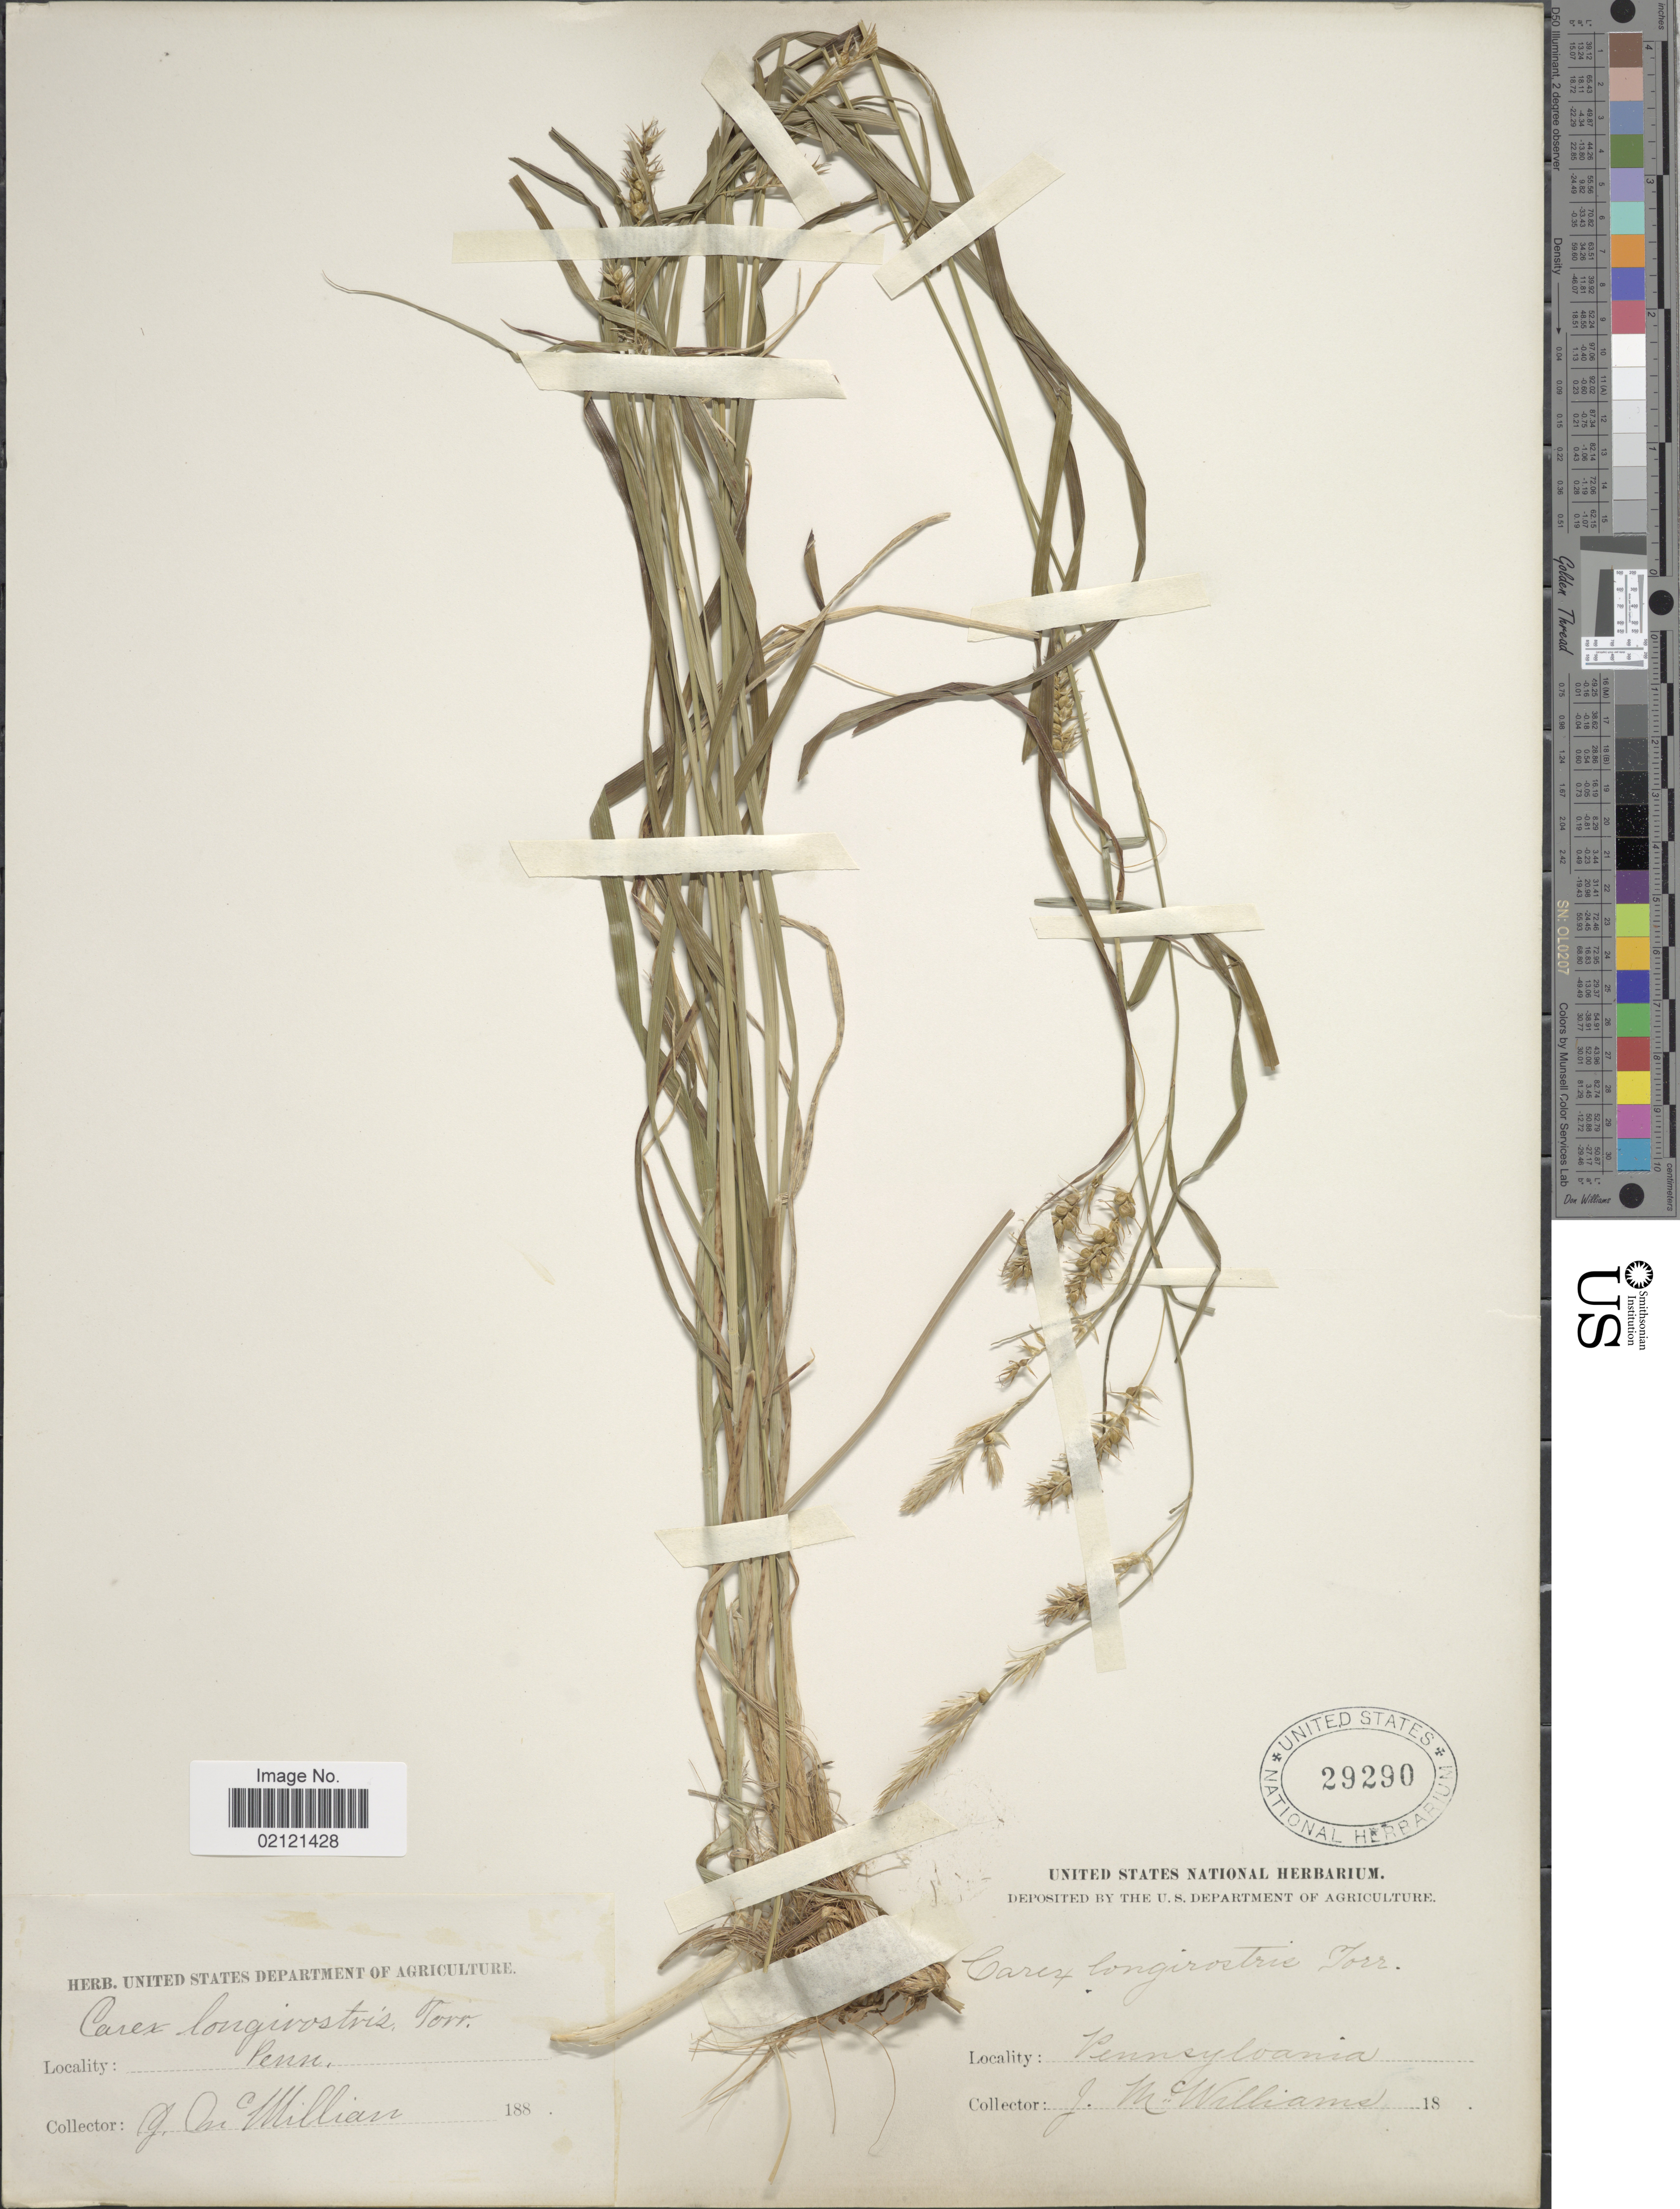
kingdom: Plantae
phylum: Tracheophyta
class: Liliopsida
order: Poales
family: Cyperaceae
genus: Carex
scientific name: Carex sprengelii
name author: Dewey ex Spreng.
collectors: J. McMillian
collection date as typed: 188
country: United States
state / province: Pennsylvania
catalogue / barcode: US 29290